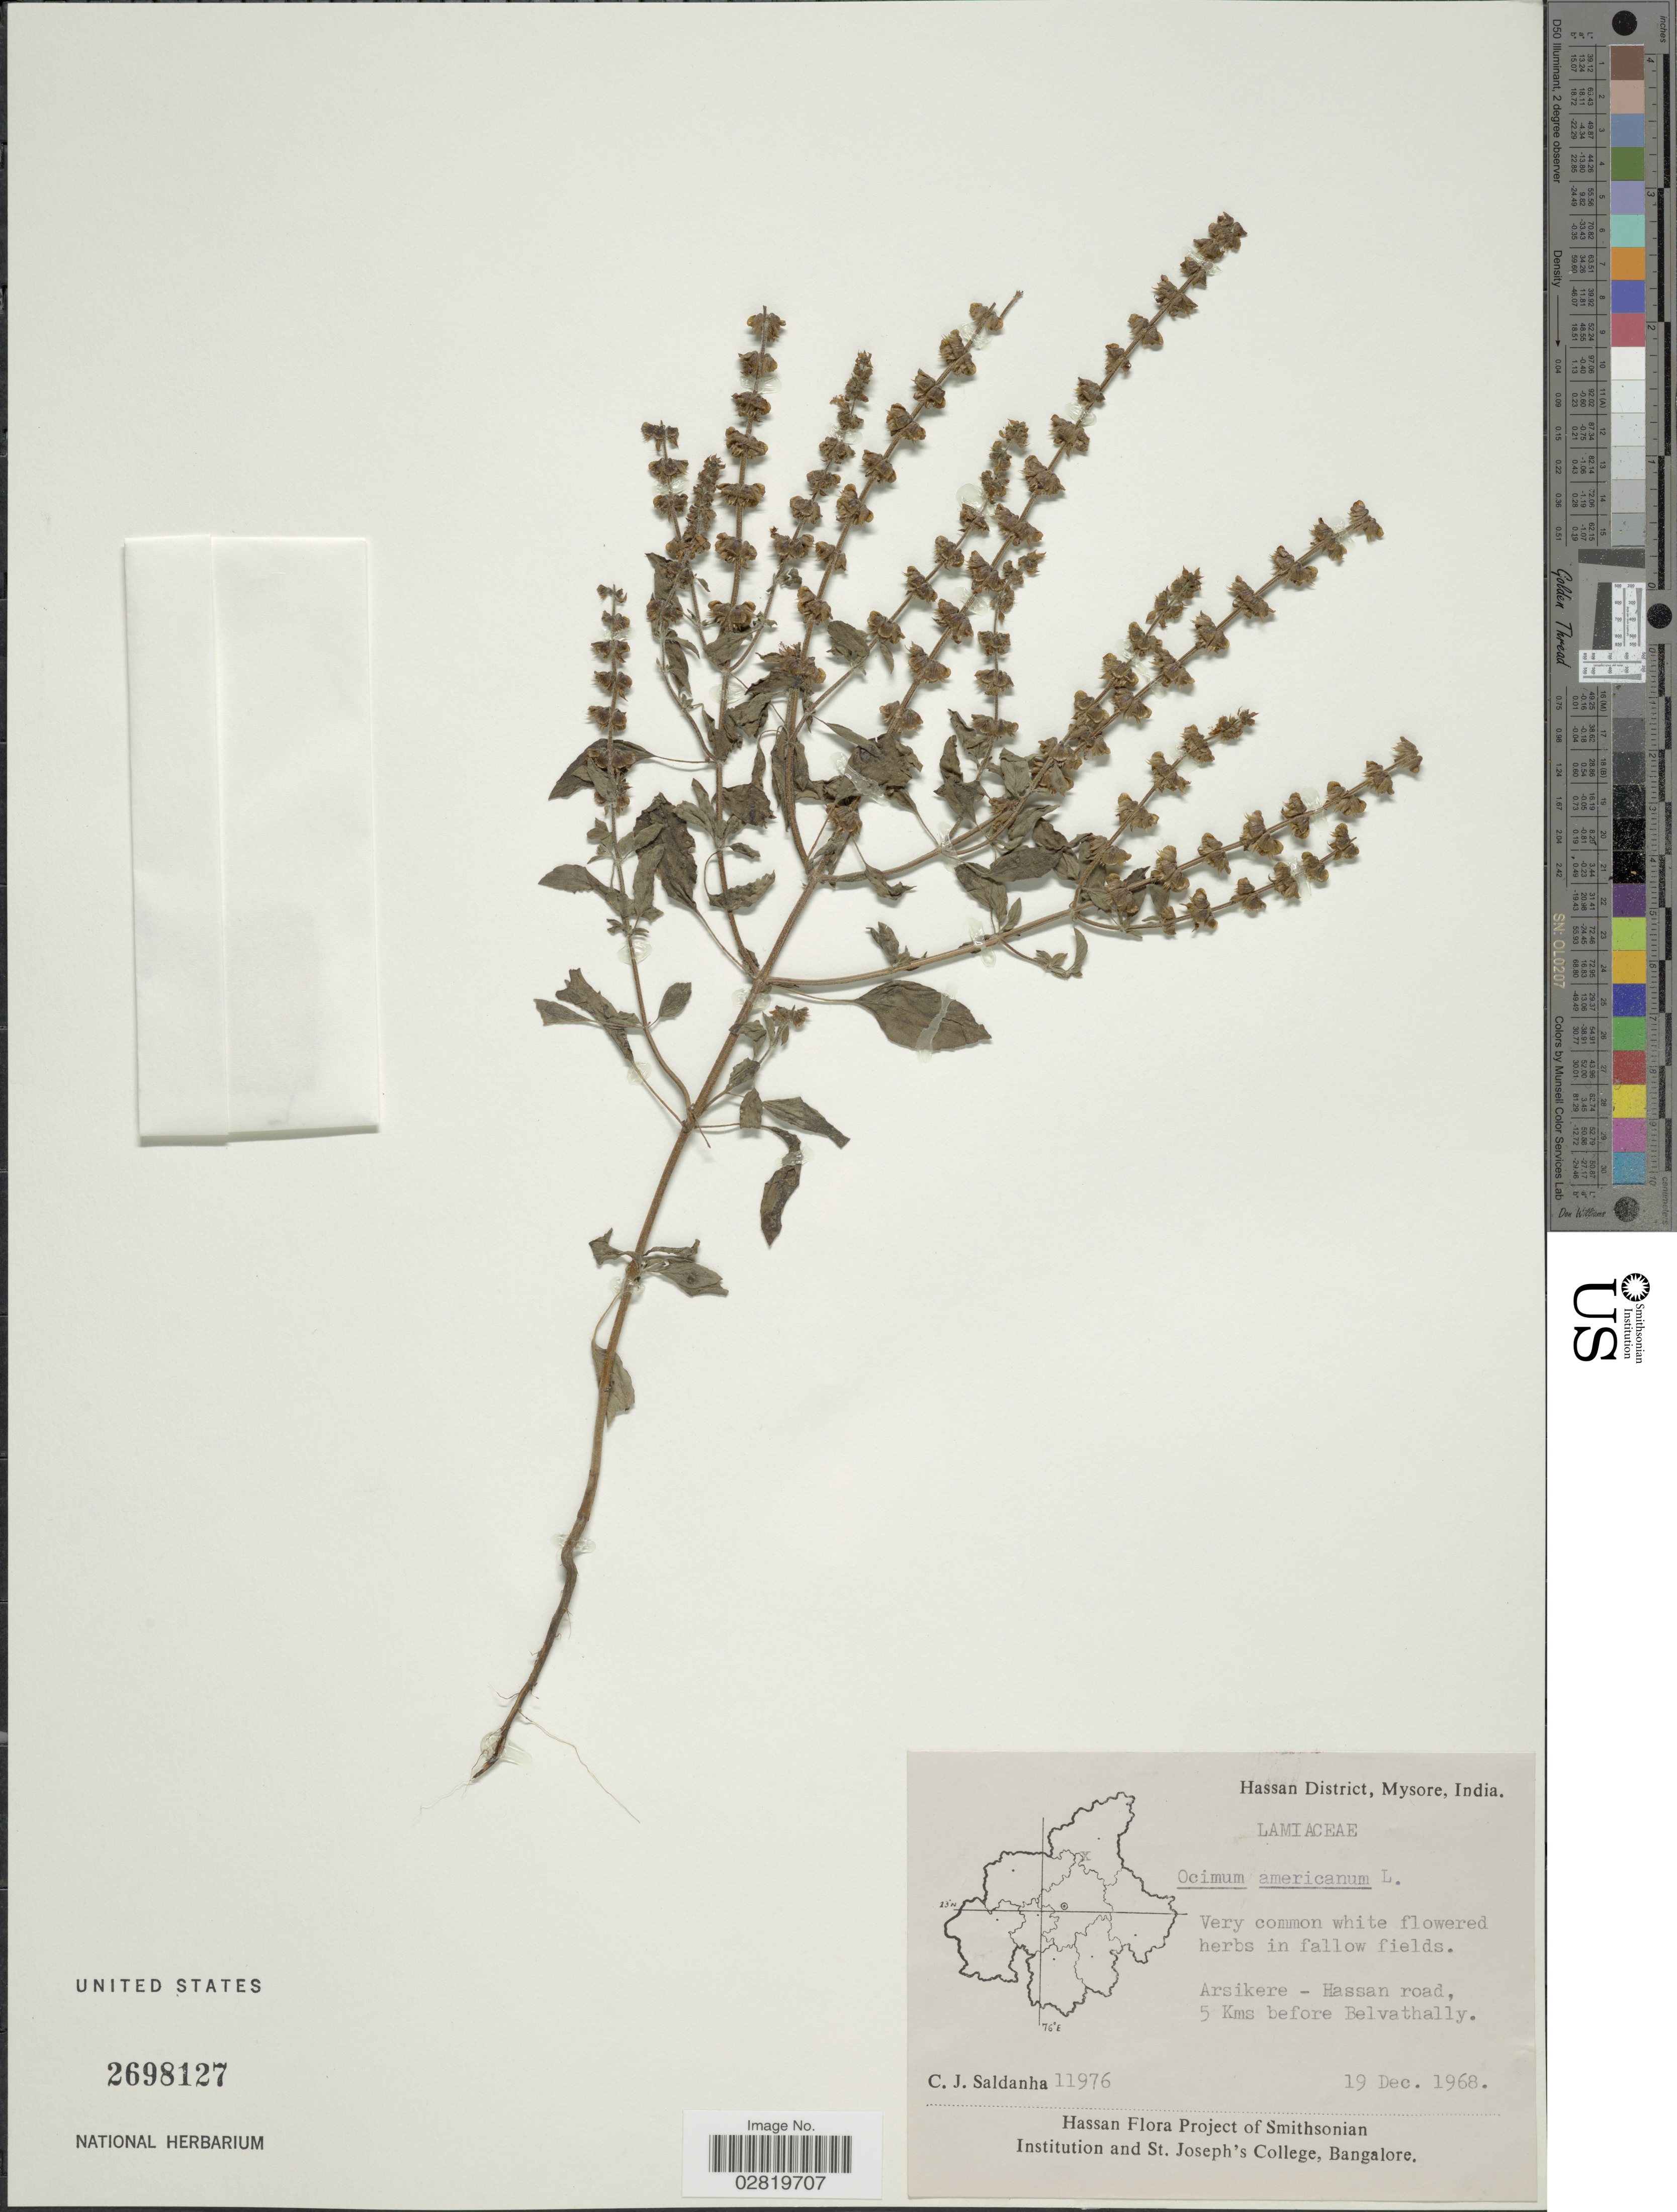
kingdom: Plantae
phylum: Tracheophyta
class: Magnoliopsida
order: Lamiales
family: Lamiaceae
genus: Ocimum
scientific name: Ocimum americanum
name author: L.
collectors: C. J. Saldanha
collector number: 11976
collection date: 1968-12-19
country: India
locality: Hassan District, Mysore, Arsikere - Hassan Road, 5 Kms before Belvathally.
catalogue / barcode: US 2698127